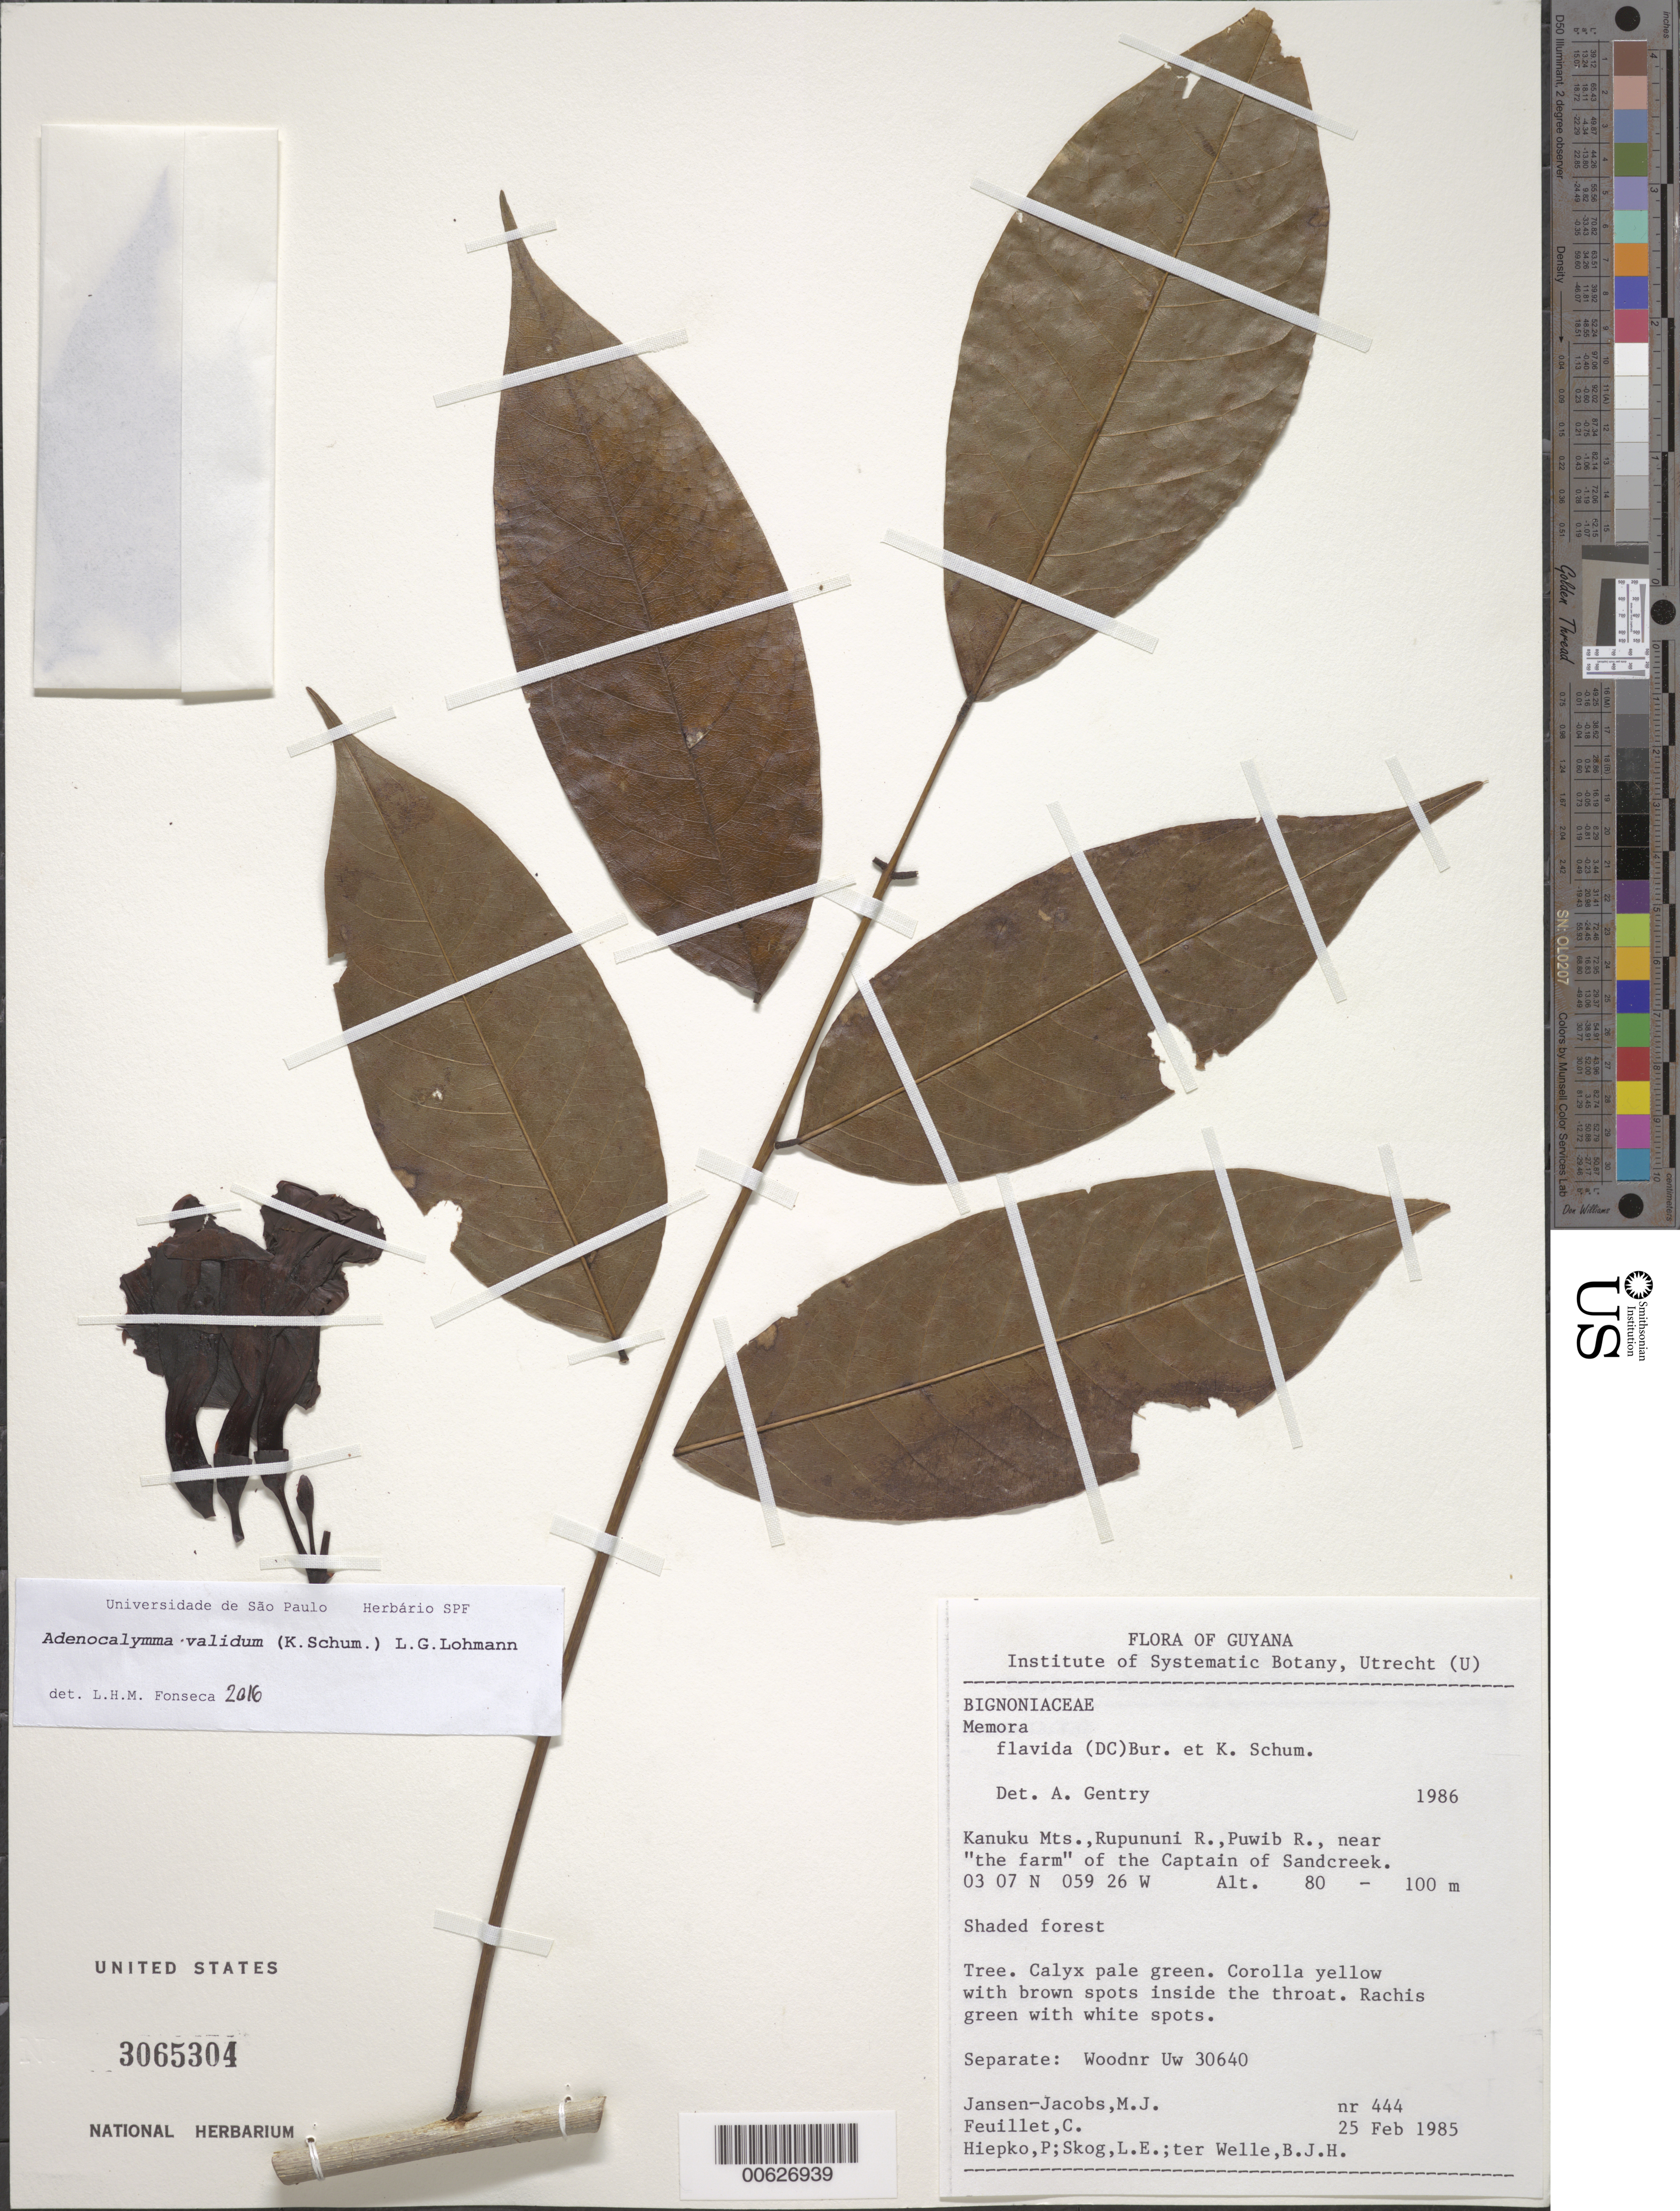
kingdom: Plantae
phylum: Tracheophyta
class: Magnoliopsida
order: Lamiales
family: Bignoniaceae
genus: Adenocalymma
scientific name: Adenocalymma validum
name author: (K. Schum.) L.G. Lohmann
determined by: Fonseca, L. H. M.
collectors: M. J. Jansen-Jacobs, C. Feuillet, P. H. Hiepko, L. E. Skog & B. Welle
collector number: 444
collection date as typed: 25-Feb-85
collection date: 1985-02-25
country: Guyana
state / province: U. Takutu-U. Essequibo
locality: Kanuku Mts., Rupununi R., Puwib R. near "the farm" of the Captain of Sandcreek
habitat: Shaded forest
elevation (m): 80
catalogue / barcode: US 3065304